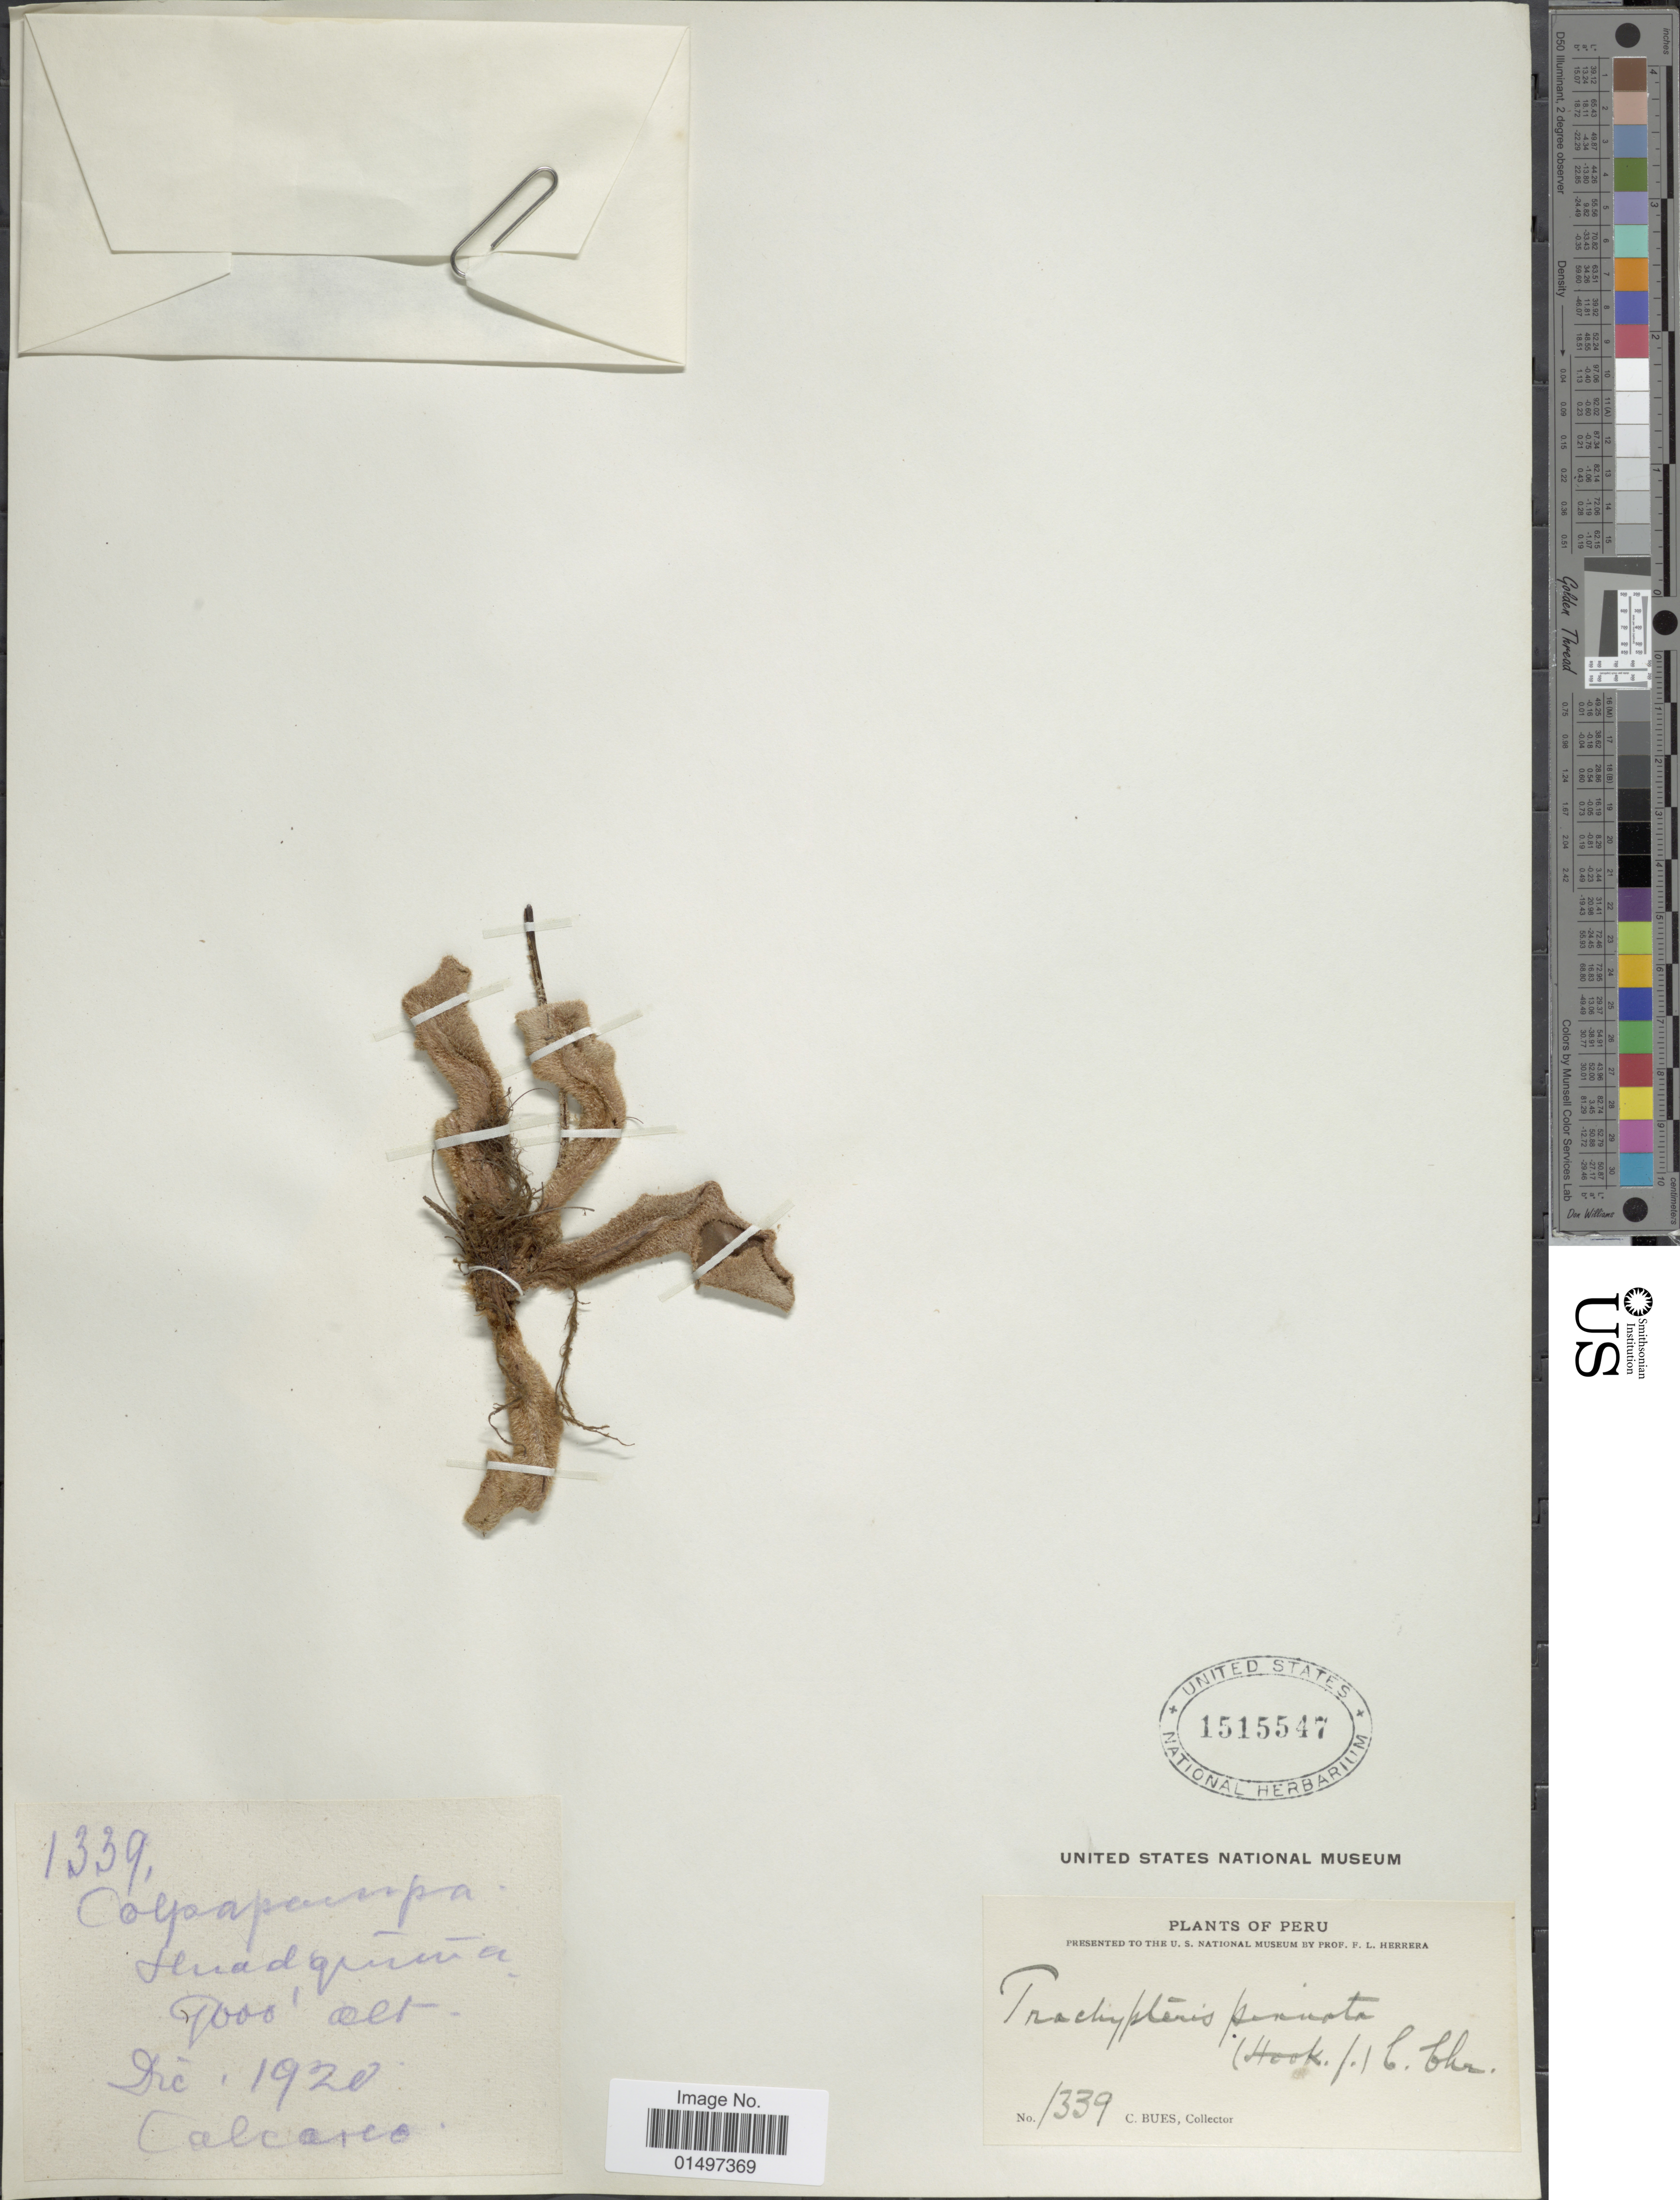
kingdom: Plantae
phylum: Tracheophyta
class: Polypodiopsida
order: Polypodiales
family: Pteridaceae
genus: Trachypteris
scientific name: Trachypteris pinnata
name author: (Hook. f.) C. Chr.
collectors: C. Bues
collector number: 1339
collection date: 1920-12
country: Peru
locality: Calcarco.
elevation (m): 2743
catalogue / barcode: US 1515547